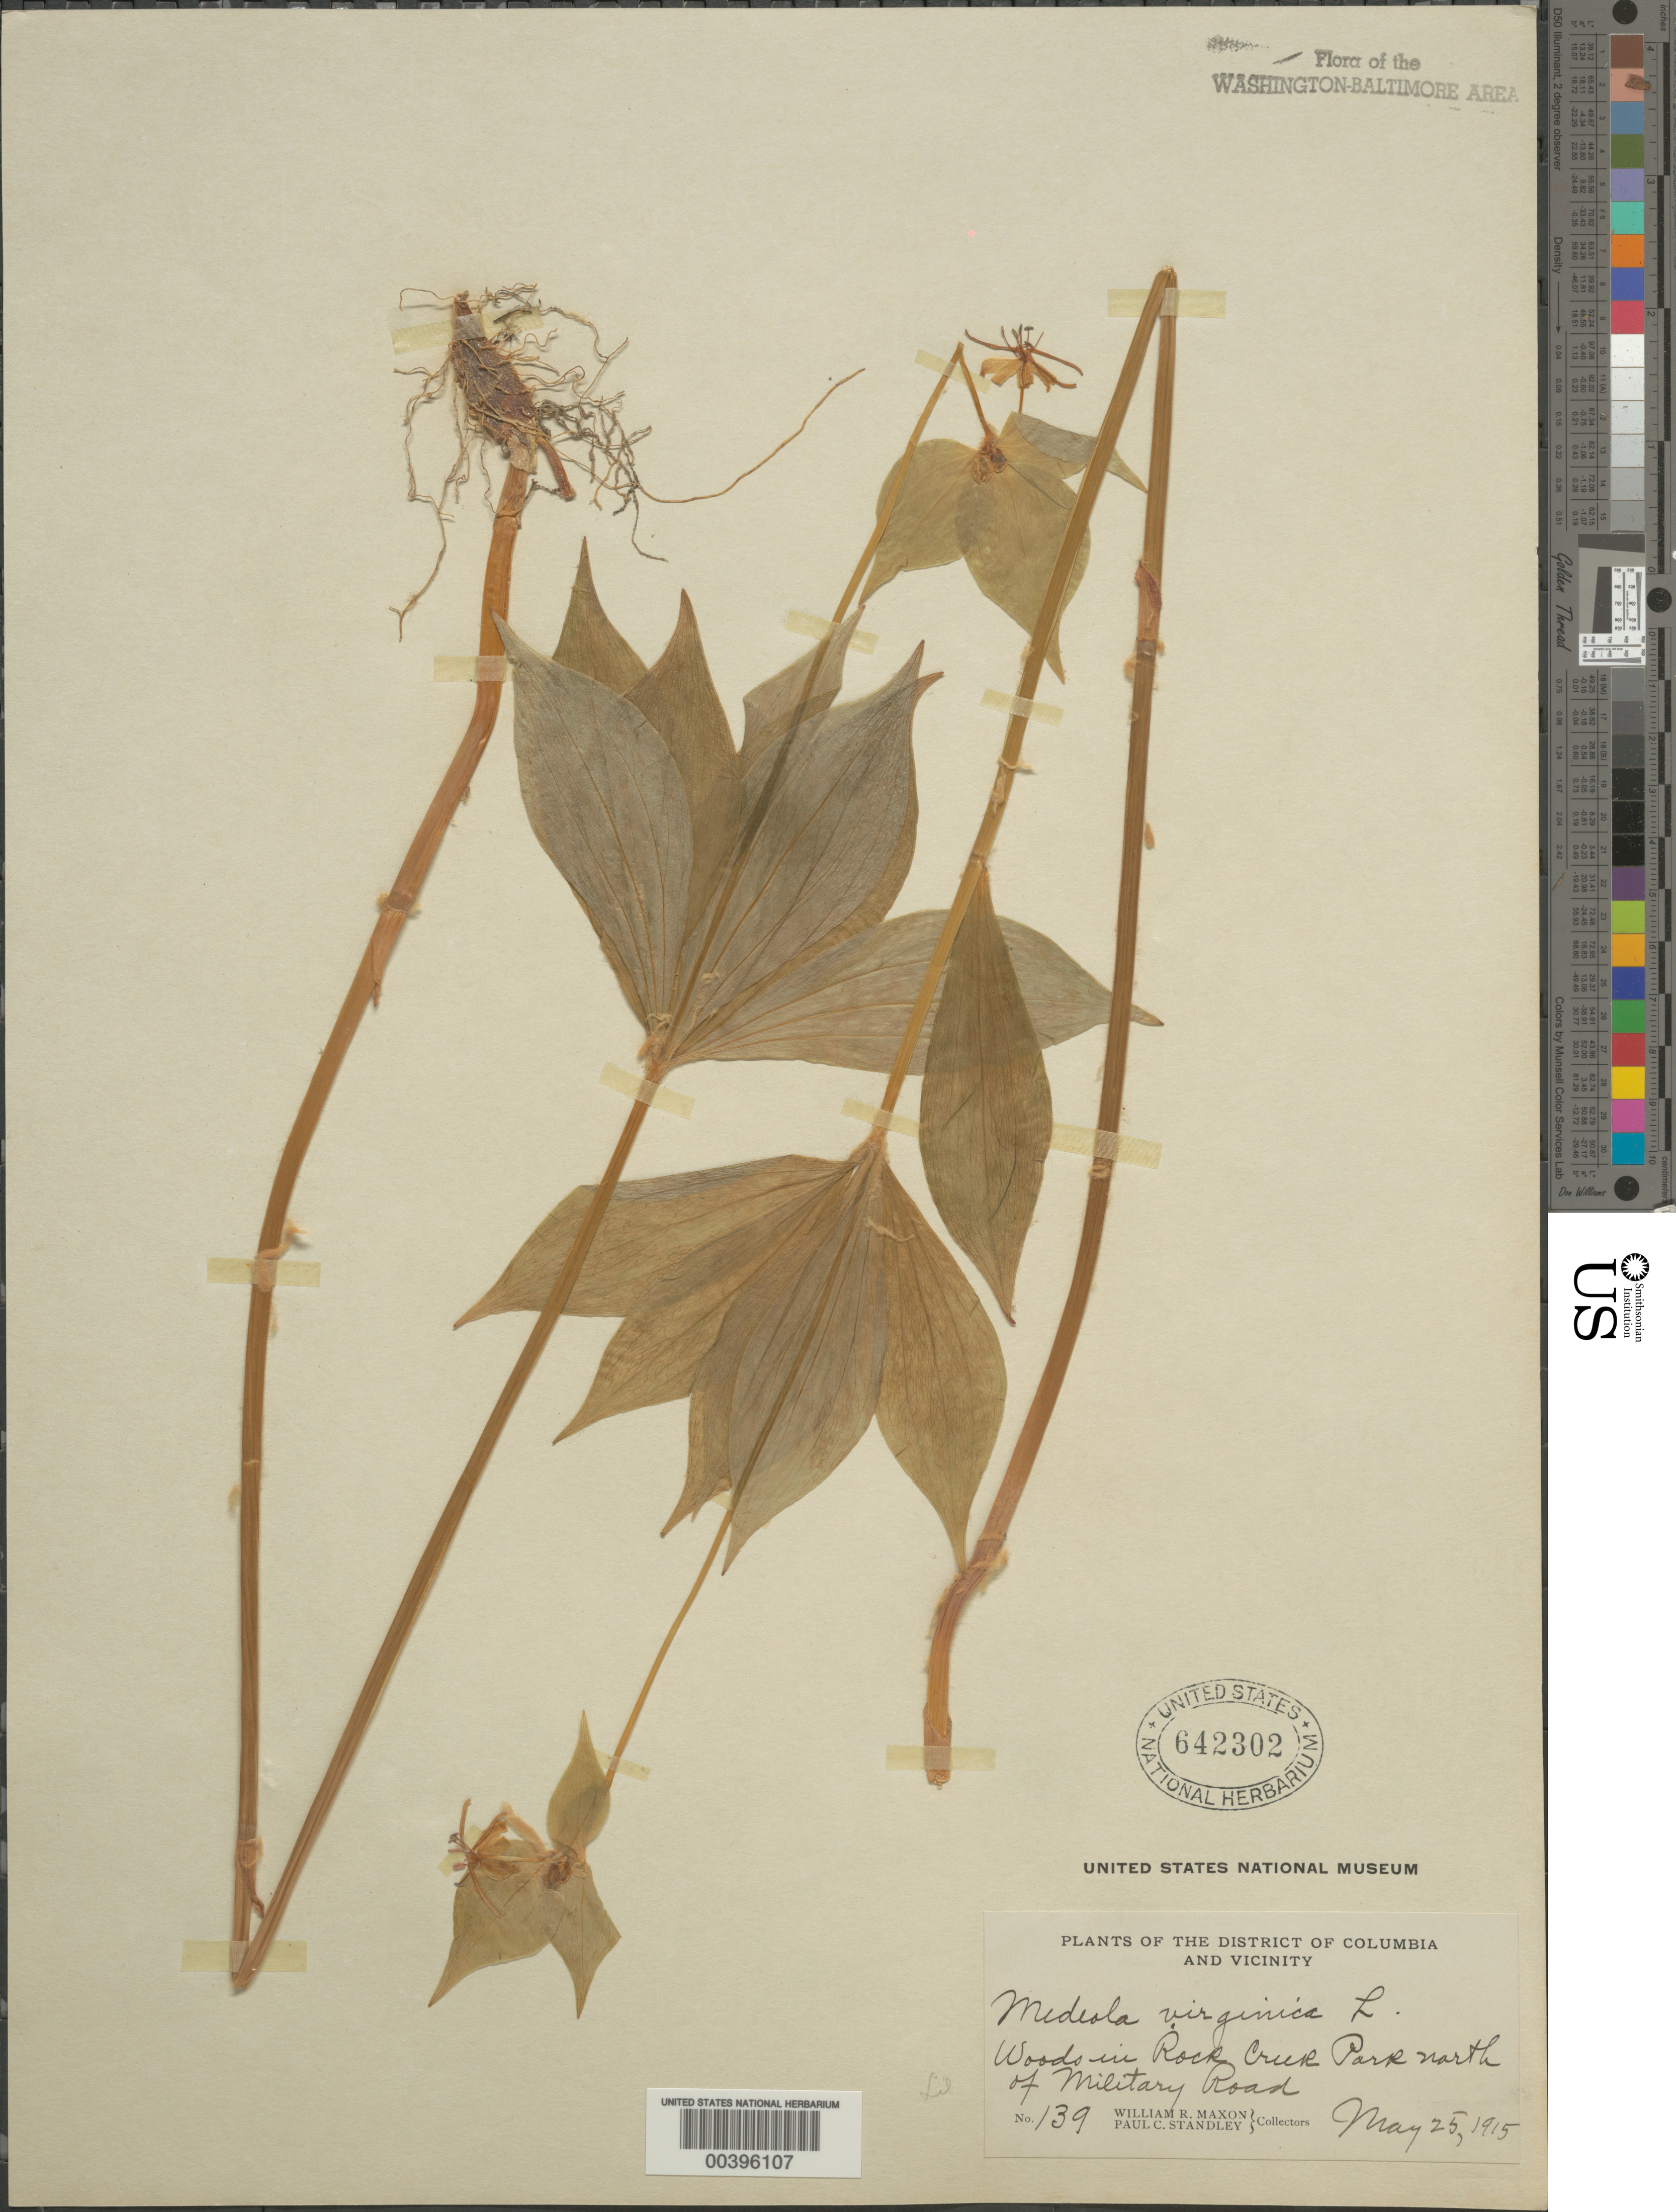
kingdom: Plantae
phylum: Tracheophyta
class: Liliopsida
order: Liliales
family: Liliaceae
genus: Medeola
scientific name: Medeola virginiana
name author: (L.) Desf.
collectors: W. R. Maxon & P. C. Standley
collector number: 139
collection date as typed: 25 May 1915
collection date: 1915-05-25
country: United States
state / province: District of Columbia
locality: Rock Creek Park north of Military Rd. Rock Creek Park and vicinity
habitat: Woods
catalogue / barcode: US 642302